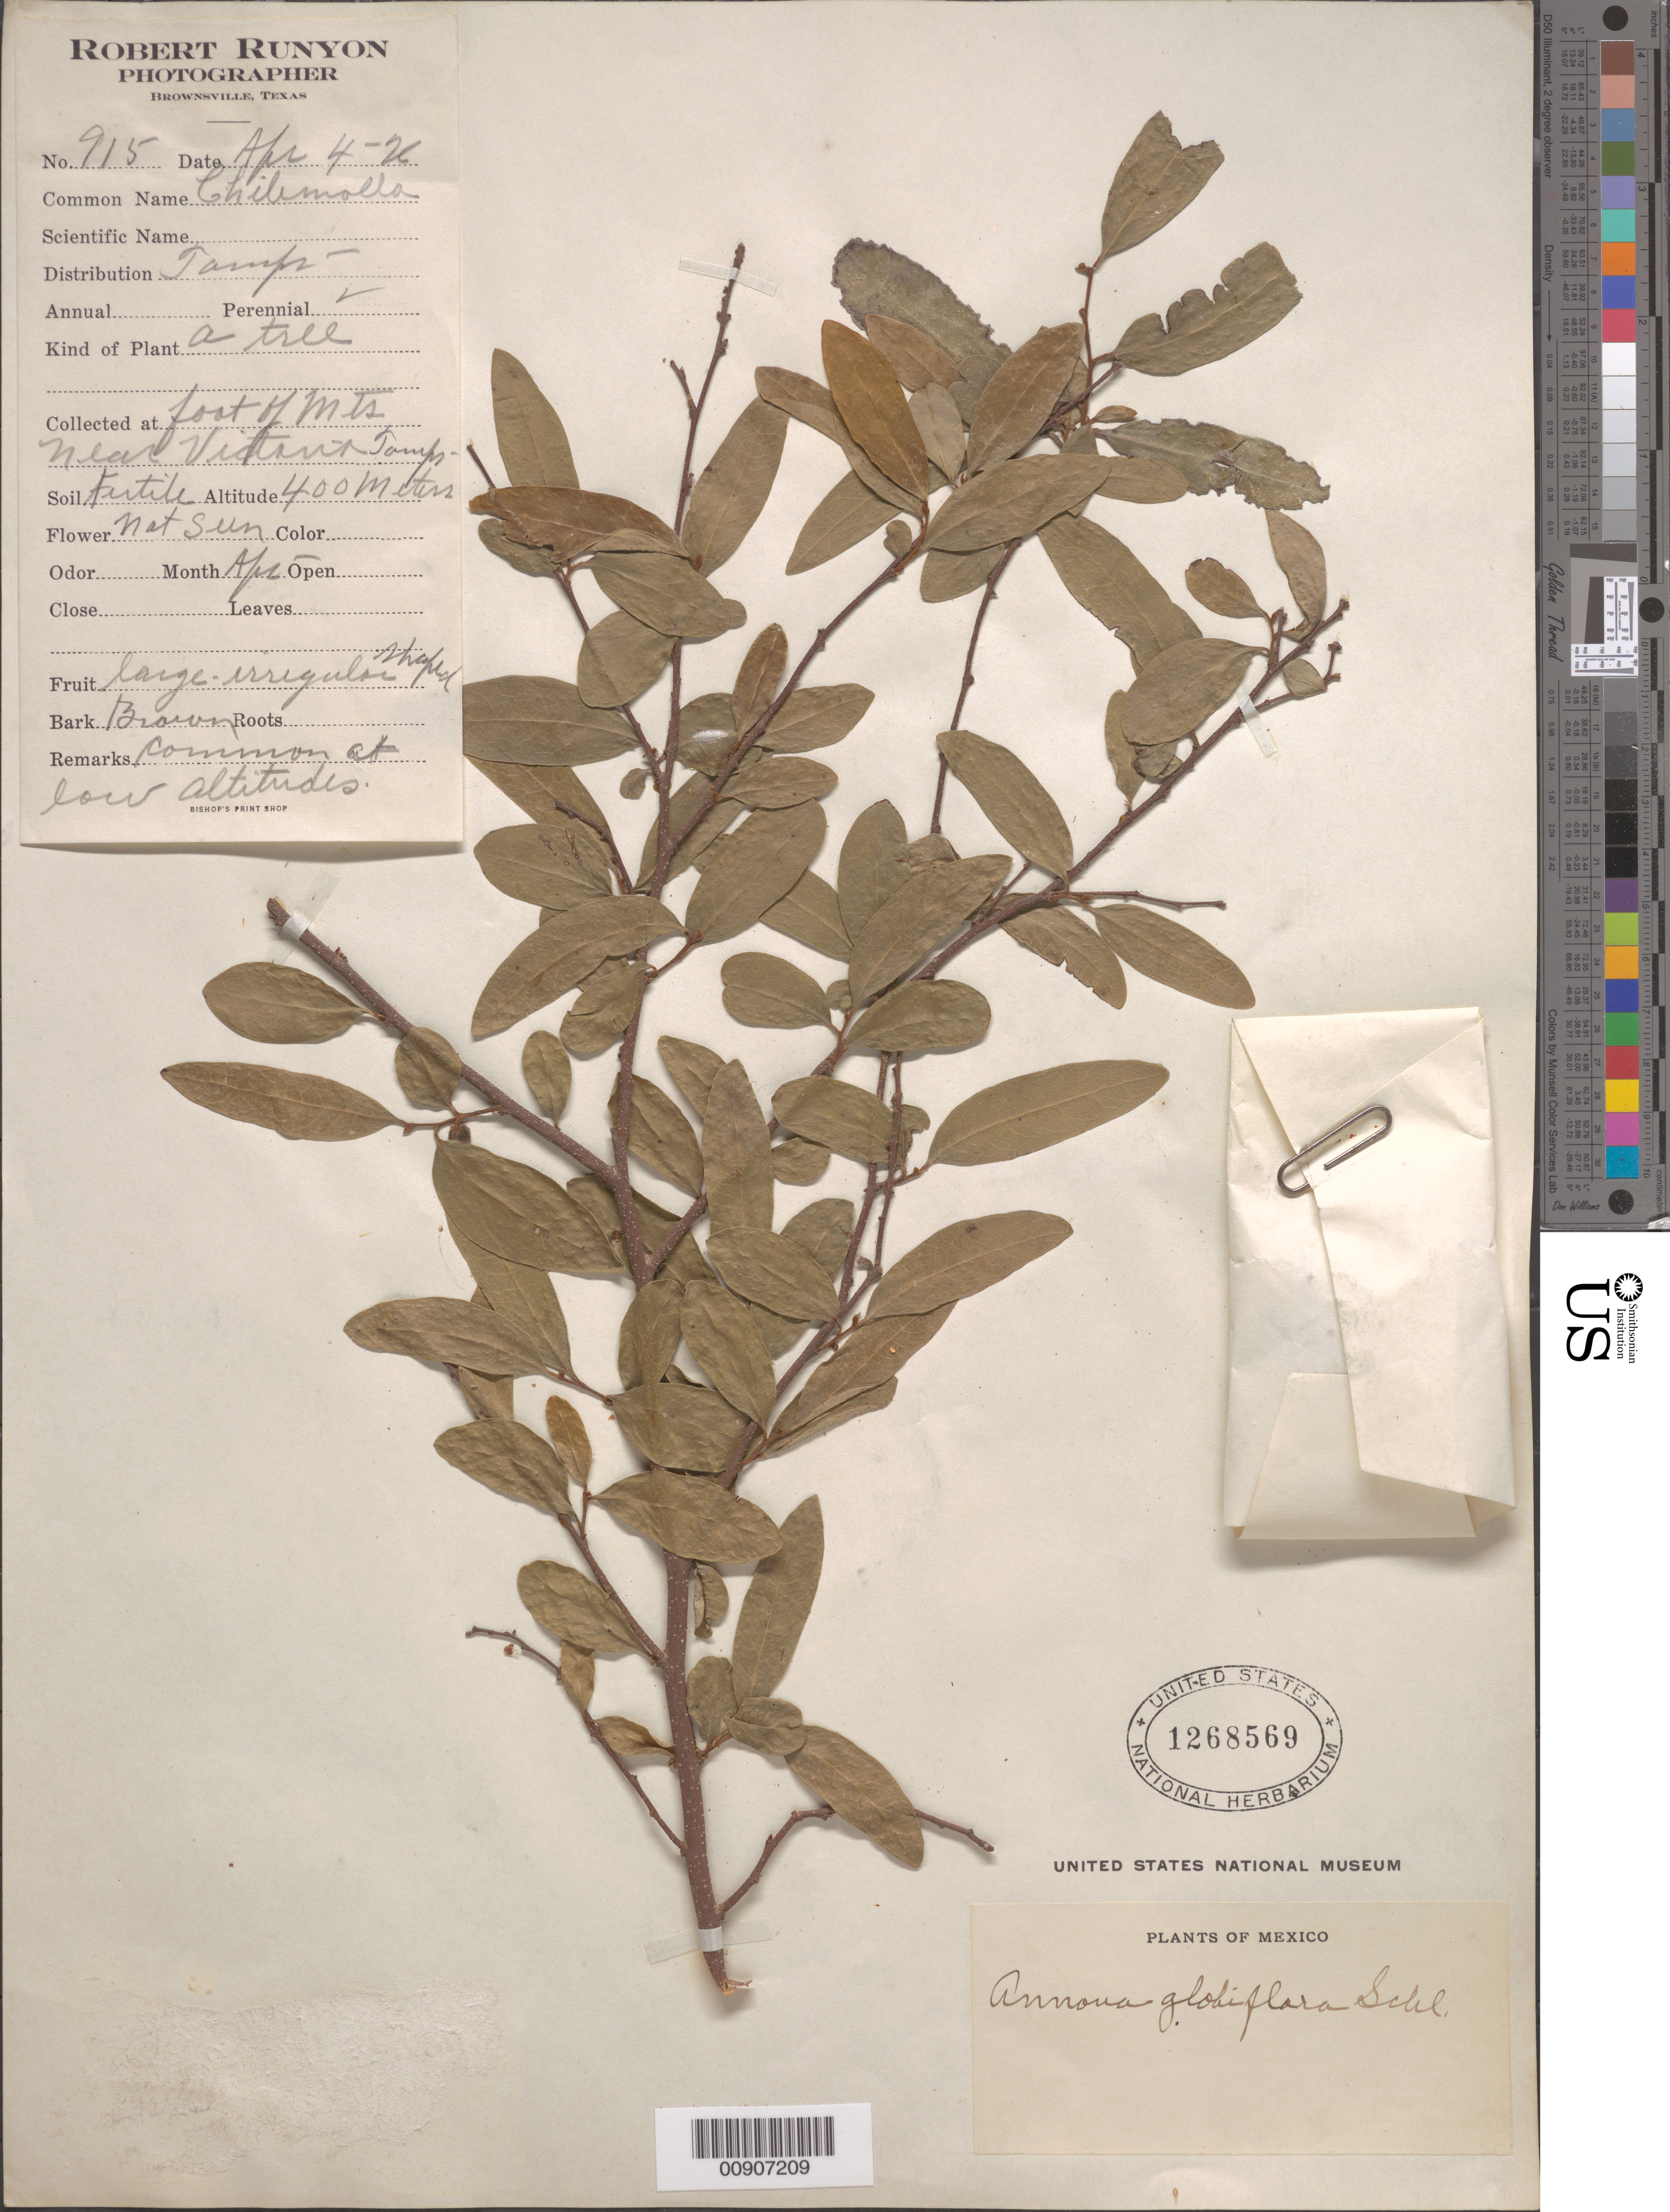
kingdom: Plantae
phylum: Tracheophyta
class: Magnoliopsida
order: Magnoliales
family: Annonaceae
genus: Annona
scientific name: Annona globiflora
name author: Schltdl.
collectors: R. Runyon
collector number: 915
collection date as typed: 04 Apr 1926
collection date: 1926-04-04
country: Mexico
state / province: Tamaulipas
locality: Near Victoria, Tamaulipas.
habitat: Foot of Mountains. Soil fertile.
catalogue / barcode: US 1268569